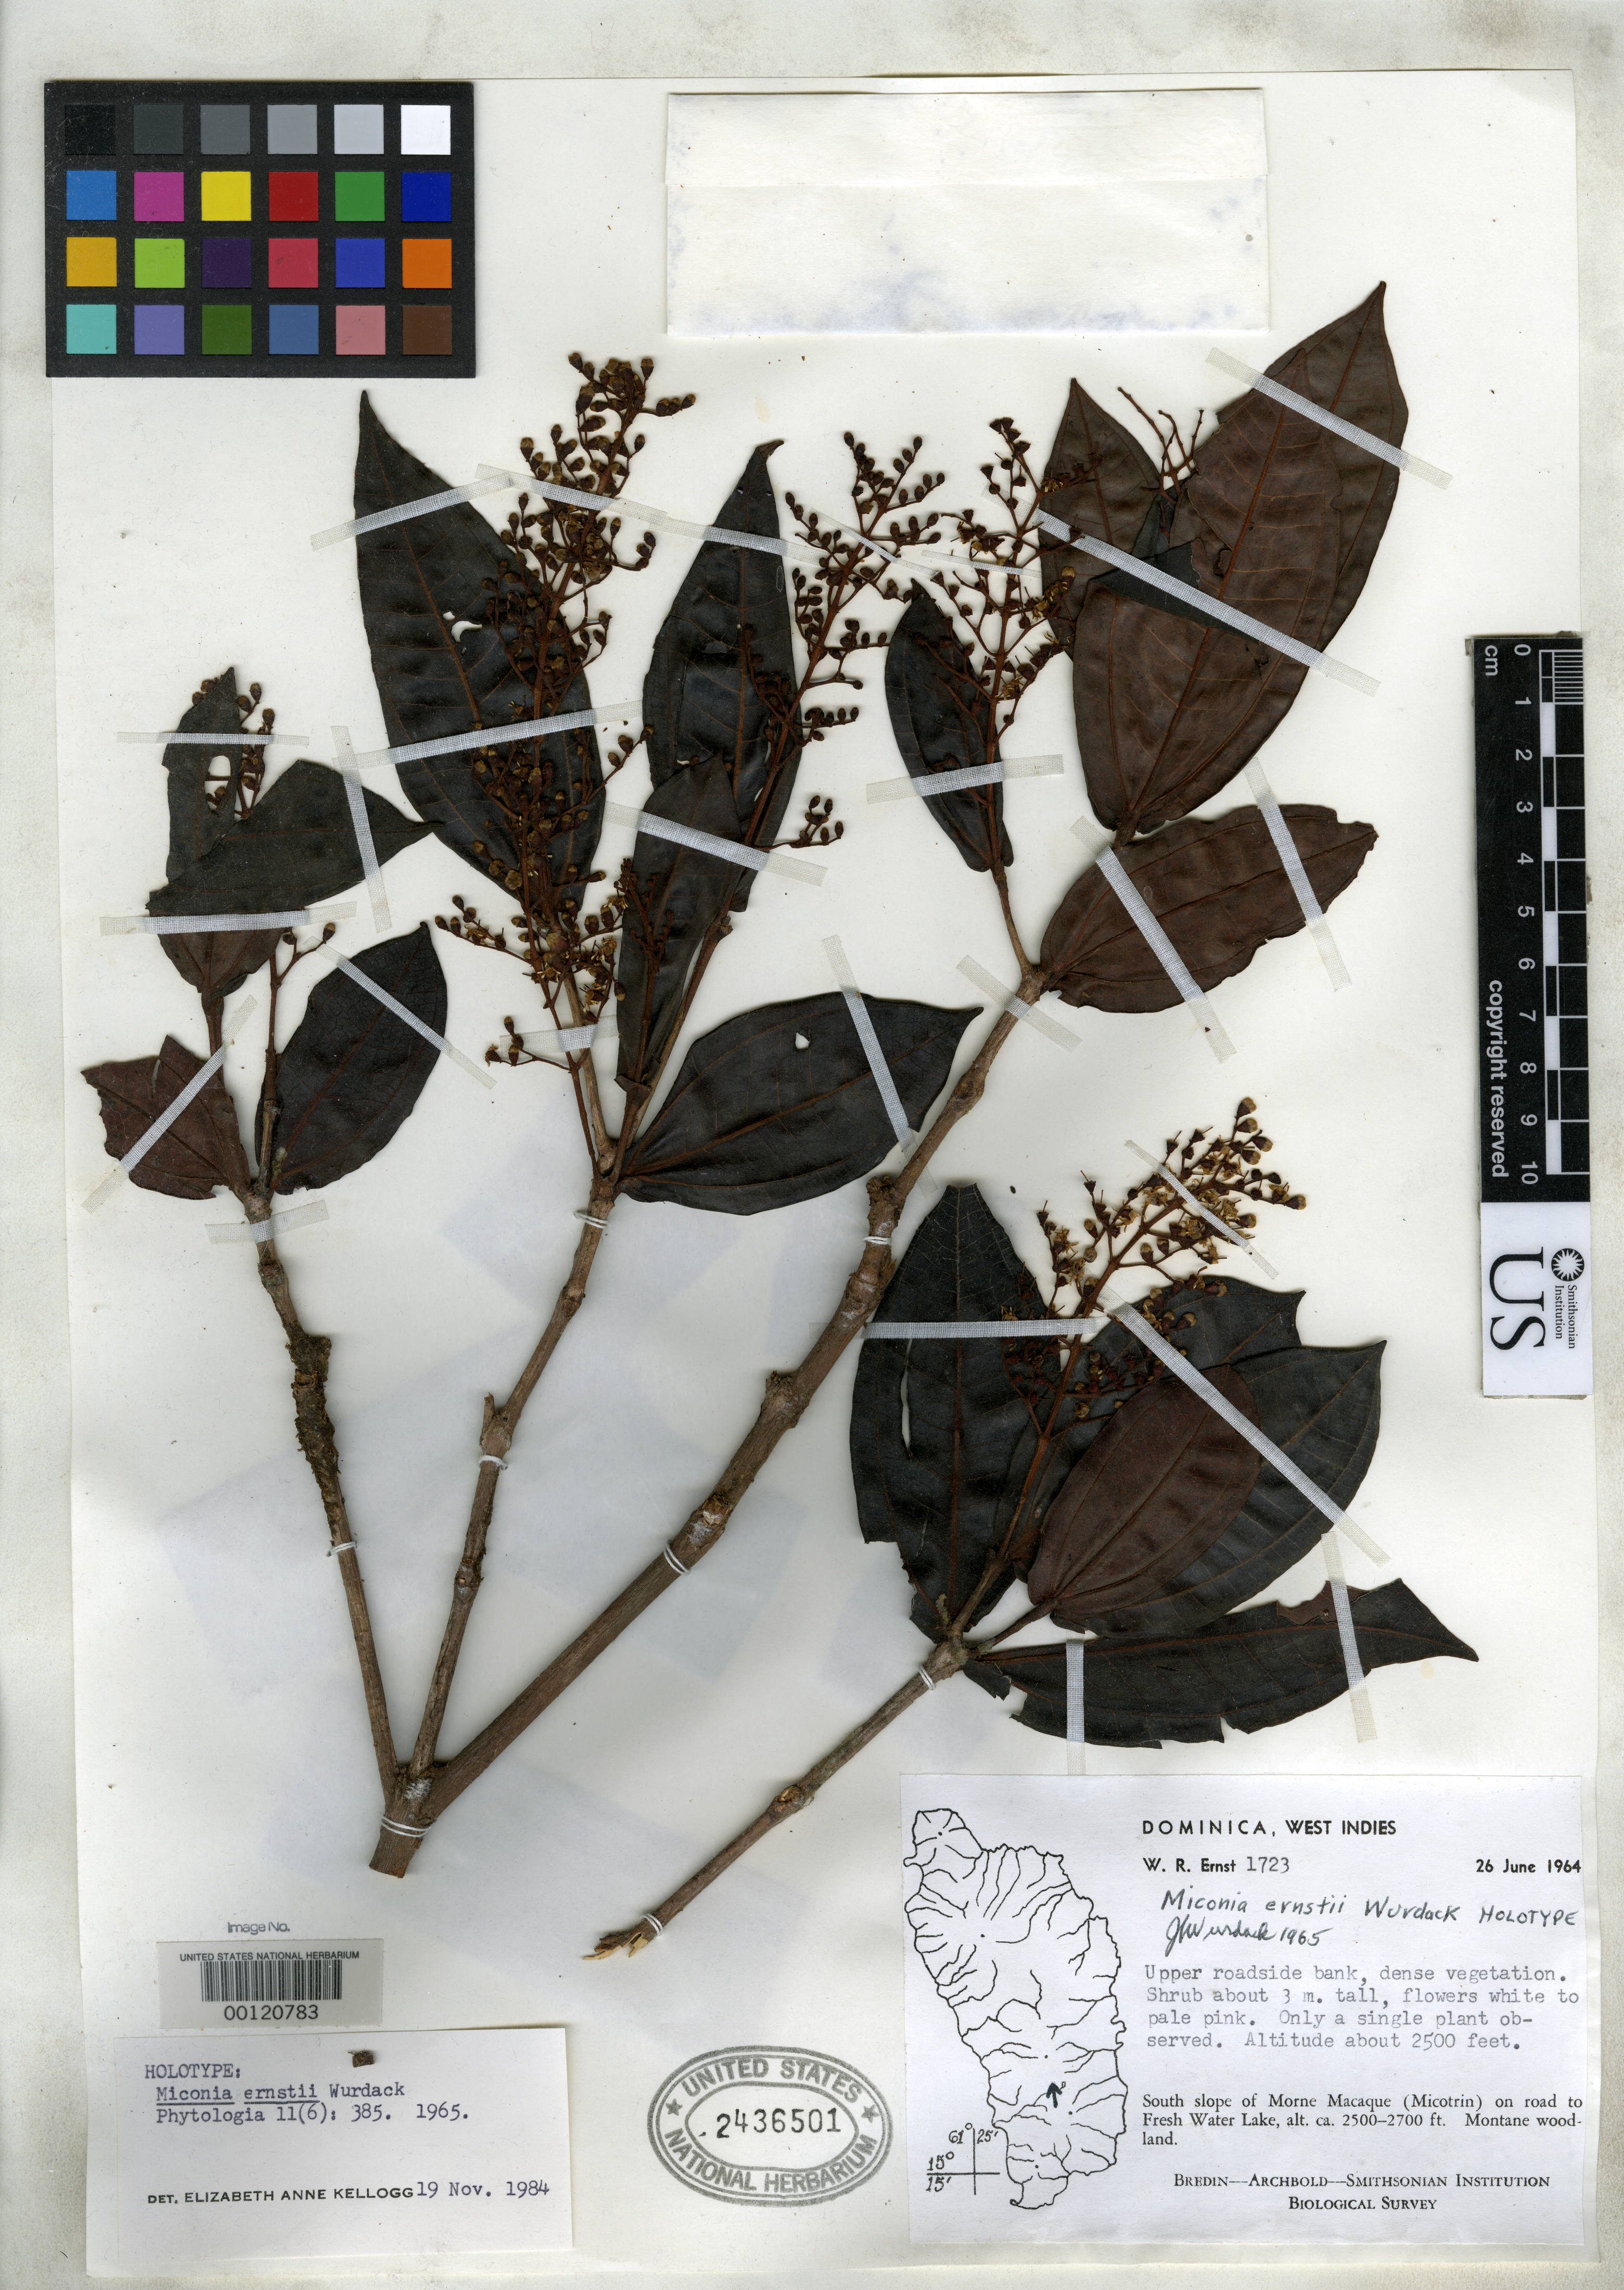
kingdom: Plantae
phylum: Tracheophyta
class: Magnoliopsida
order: Myrtales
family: Melastomataceae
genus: Miconia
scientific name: Miconia ernstii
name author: Wurdack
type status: Holotype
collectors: W. R. Ernst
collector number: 1723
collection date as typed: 26 Jun 1964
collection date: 1964-06-26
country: Dominica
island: Dominica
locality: S slope of Morne Macaque (micotrin) on road to freshwater lake.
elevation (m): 762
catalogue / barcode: US 2436501